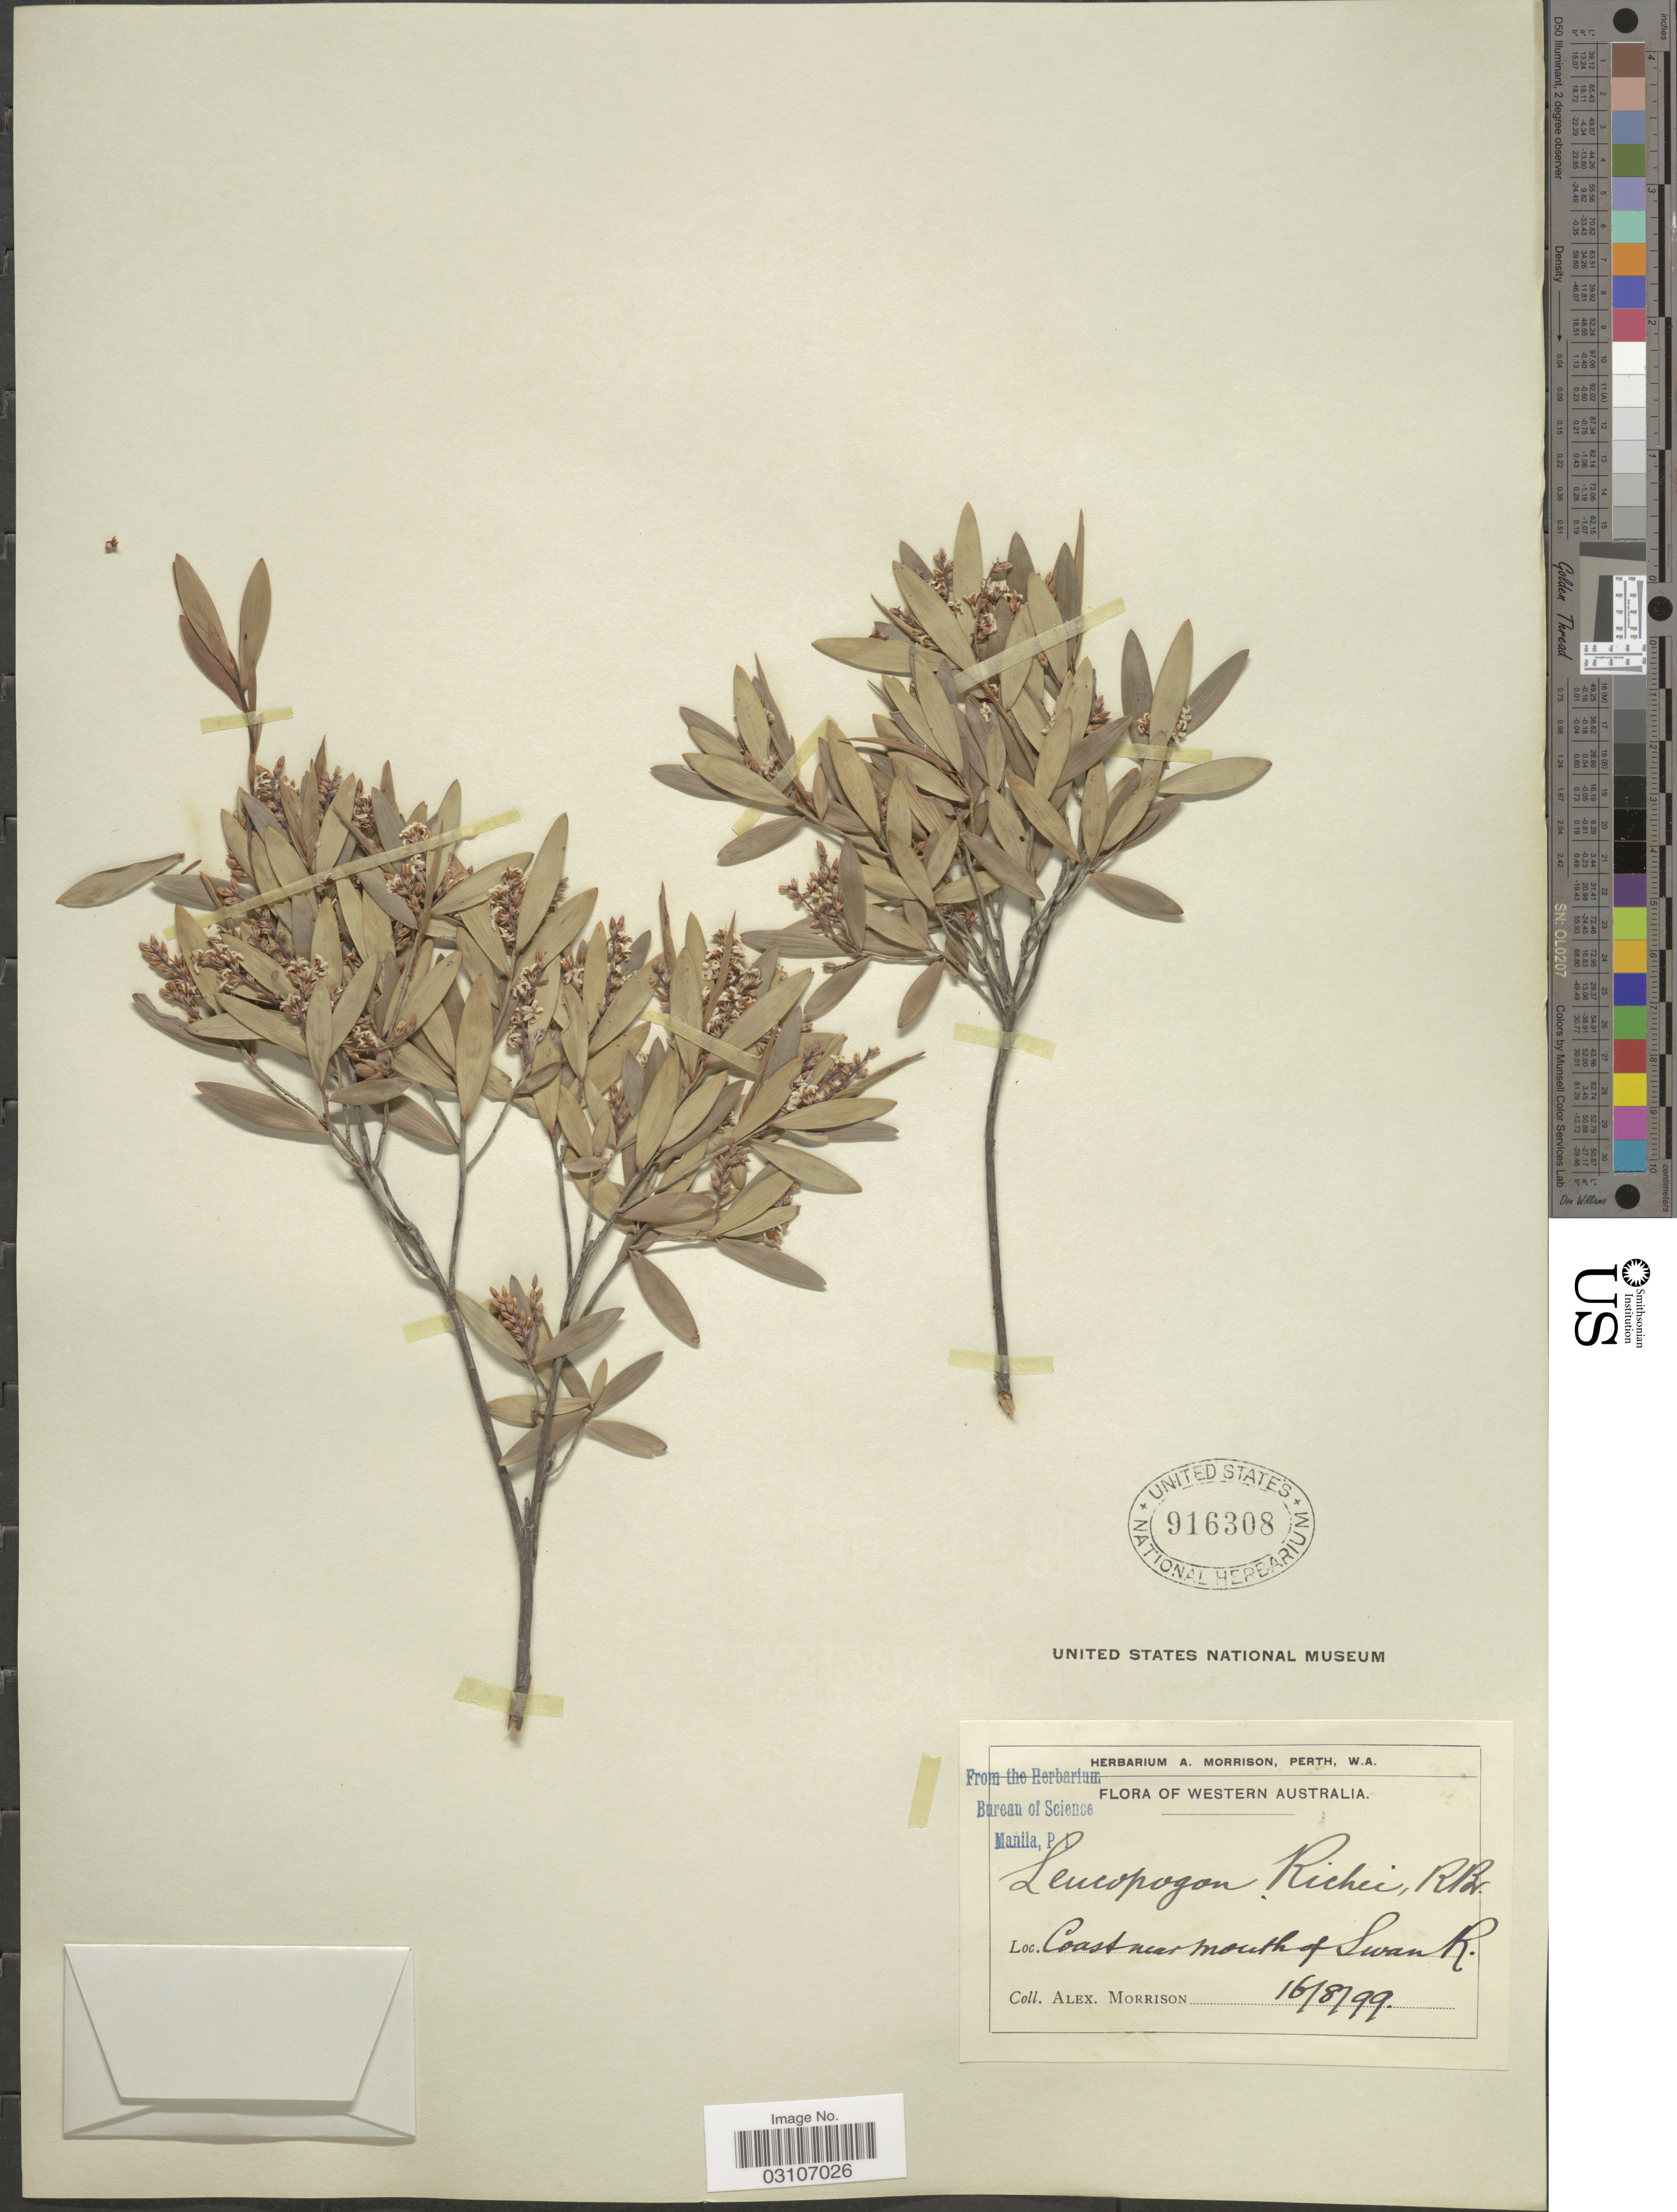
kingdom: Plantae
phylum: Tracheophyta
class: Magnoliopsida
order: Ericales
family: Ericaceae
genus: Leucopogon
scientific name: Leucopogon richei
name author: R. Br.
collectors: A. Morrison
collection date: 1899-08-16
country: Australia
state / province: Western Australia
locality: Coast near mouth of Swan R.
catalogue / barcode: US 916308